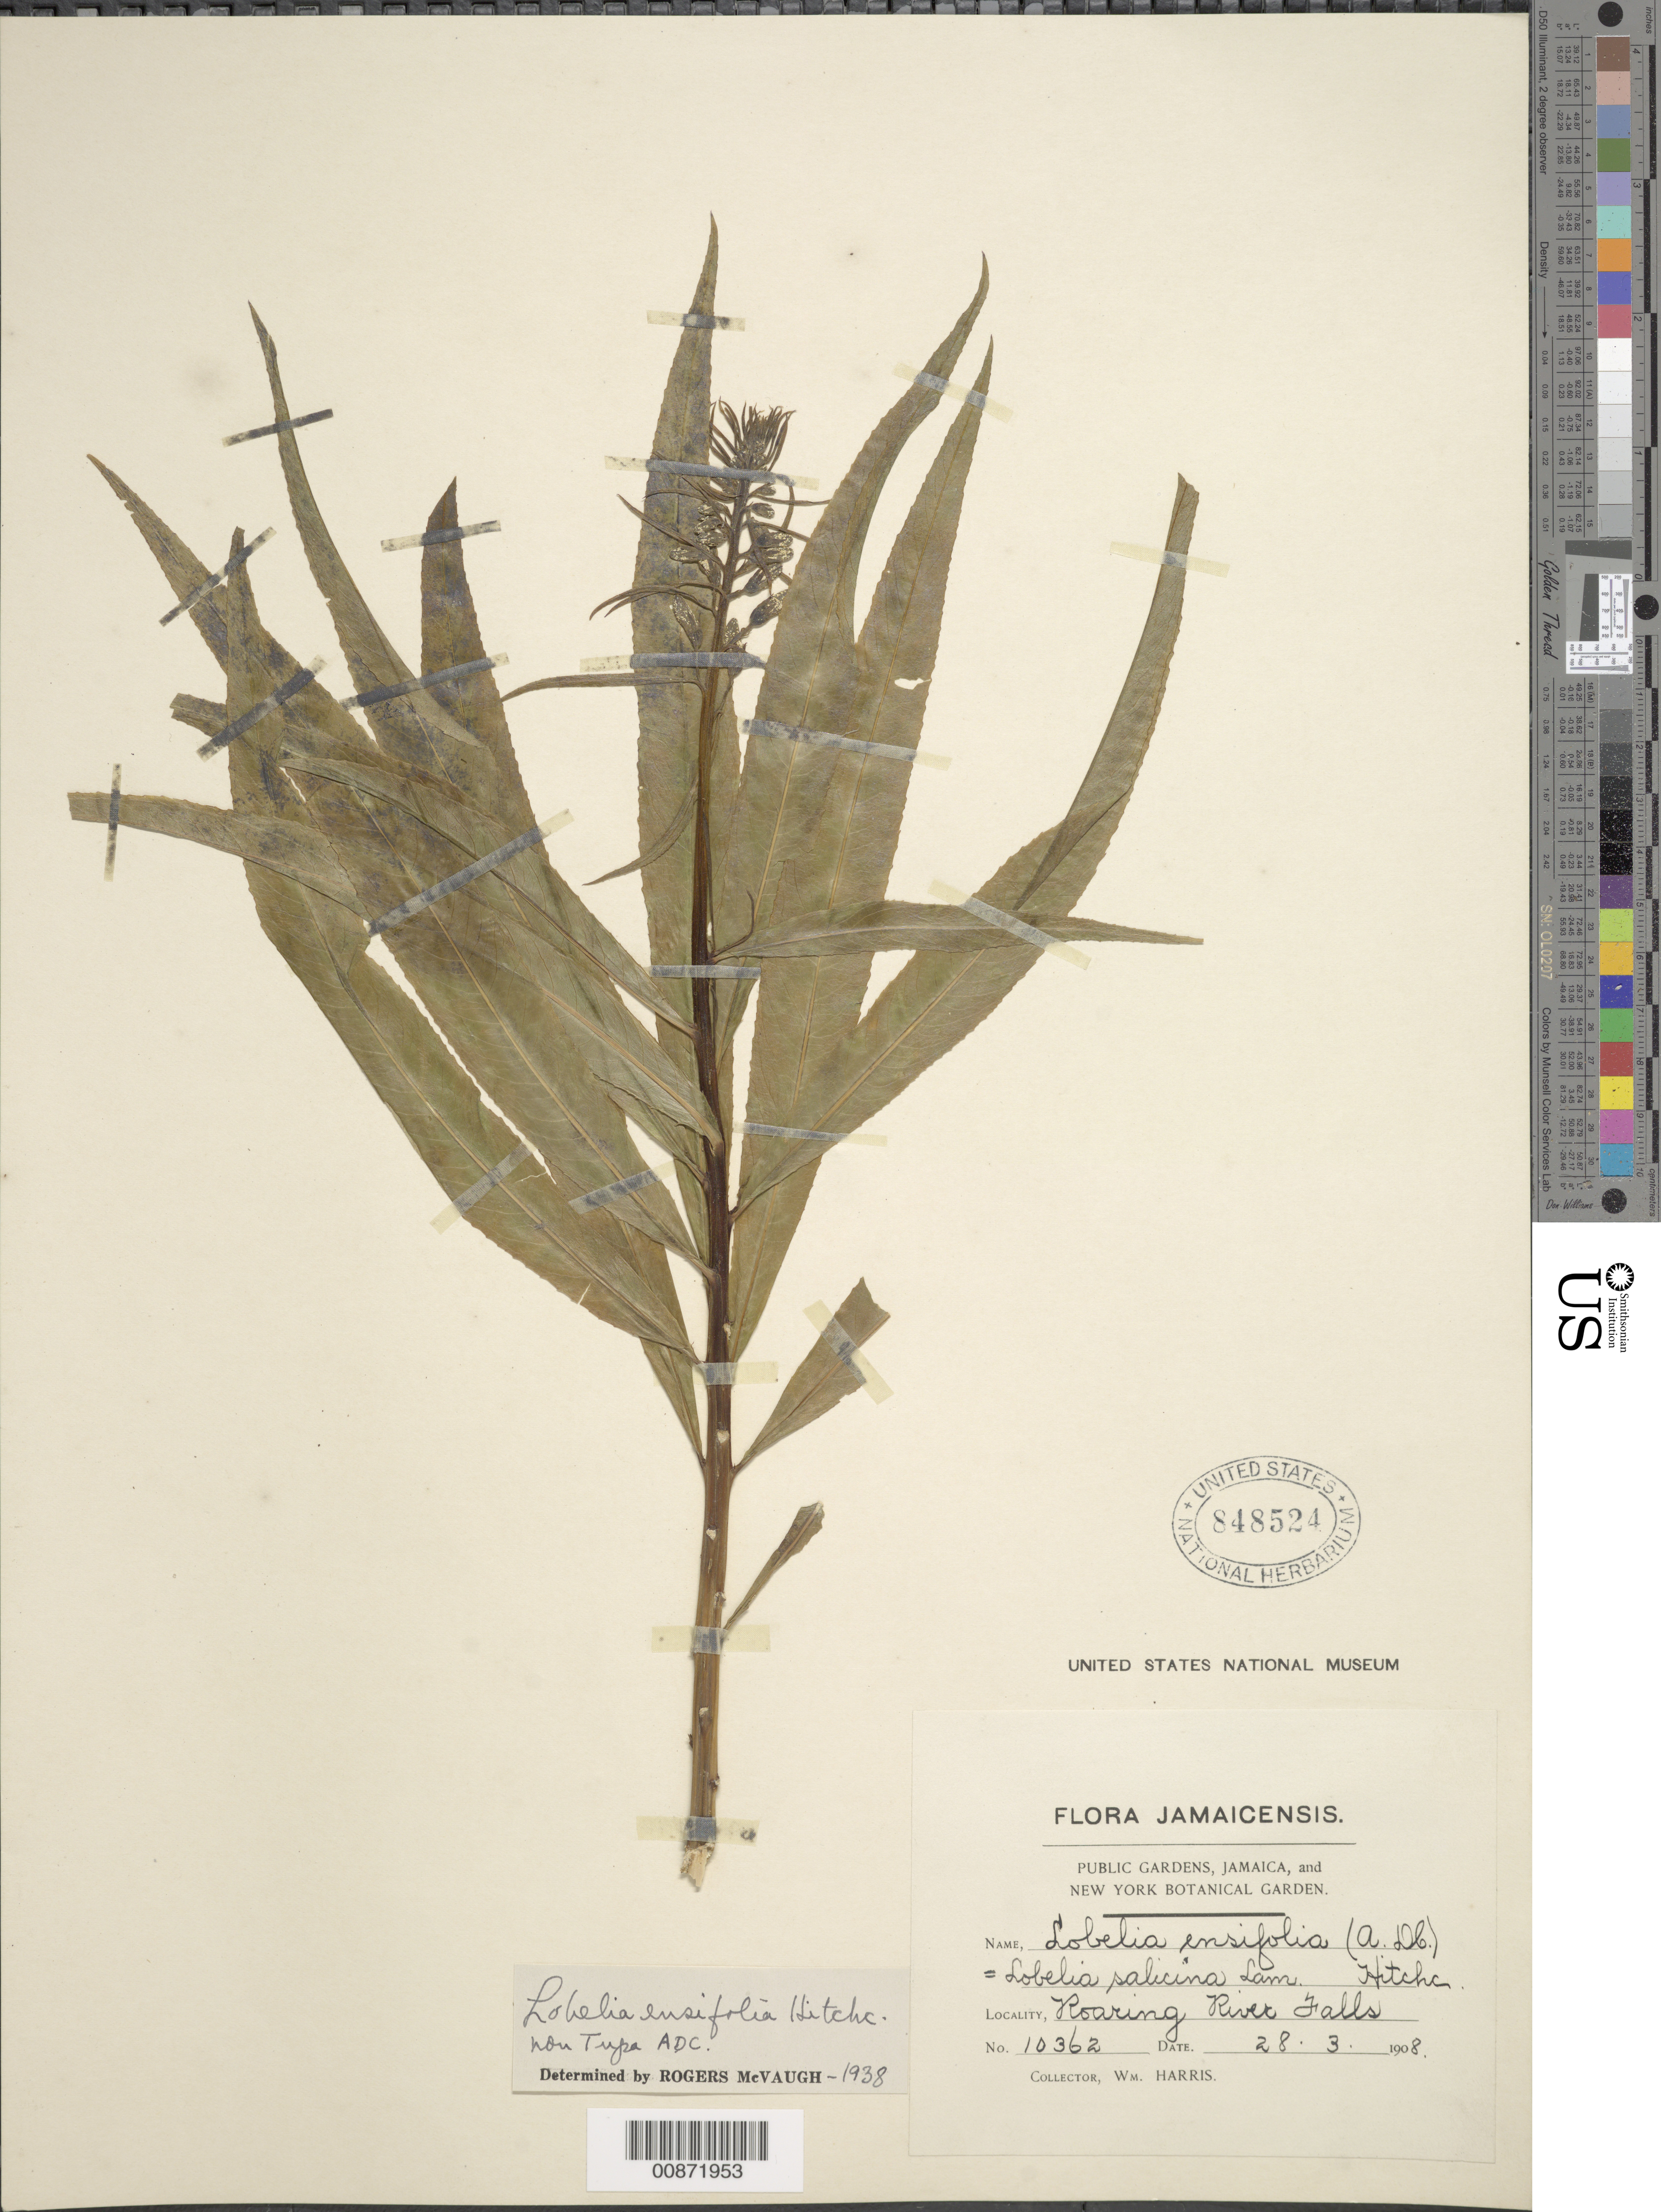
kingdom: Plantae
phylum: Tracheophyta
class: Magnoliopsida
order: Asterales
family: Campanulaceae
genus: Lobelia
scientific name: Lobelia sp.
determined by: McVaugh, R.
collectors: W. H. Harris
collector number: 10362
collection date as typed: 28 Mar 1908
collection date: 1908-03-28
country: Jamaica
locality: Roaring River Falls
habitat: In area of falls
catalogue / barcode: US 848524